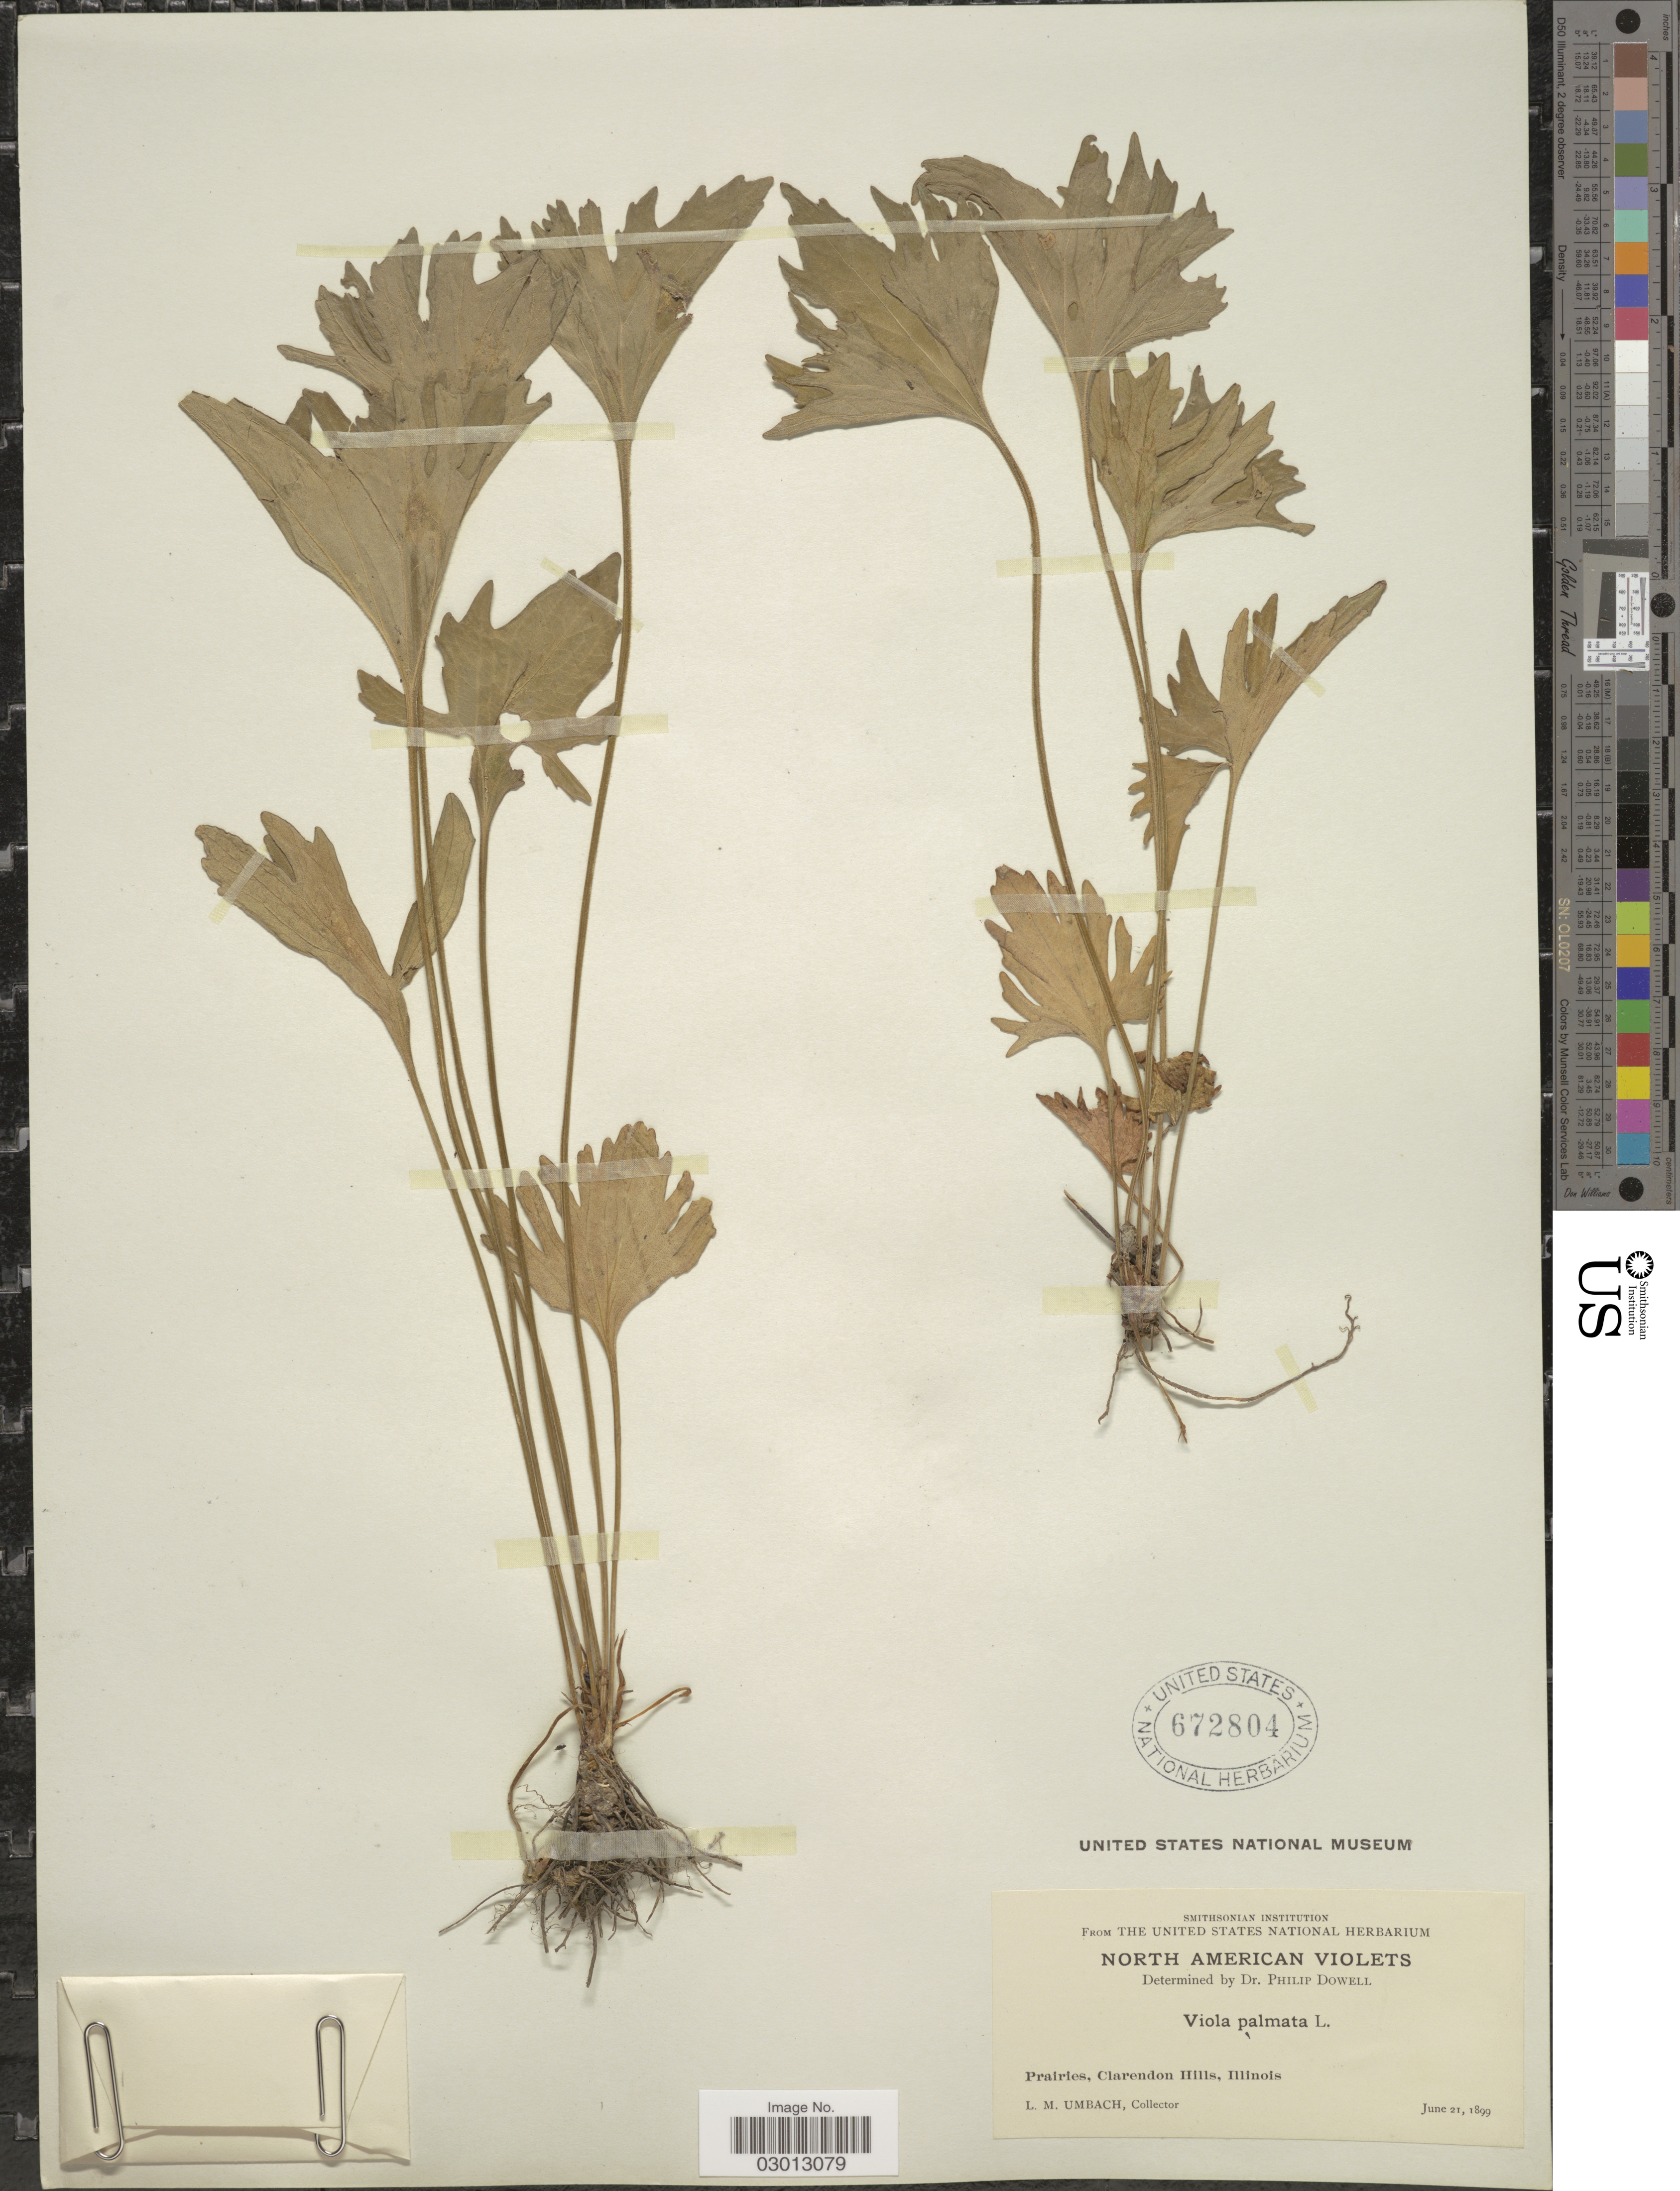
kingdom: Plantae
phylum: Tracheophyta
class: Magnoliopsida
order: Malpighiales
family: Violaceae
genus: Viola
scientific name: Viola pedatifida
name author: G. Don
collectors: L. M. Umbach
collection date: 1899-06-21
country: United States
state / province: Illinois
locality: Prairies, Clarendon Hills.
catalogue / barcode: US 672804